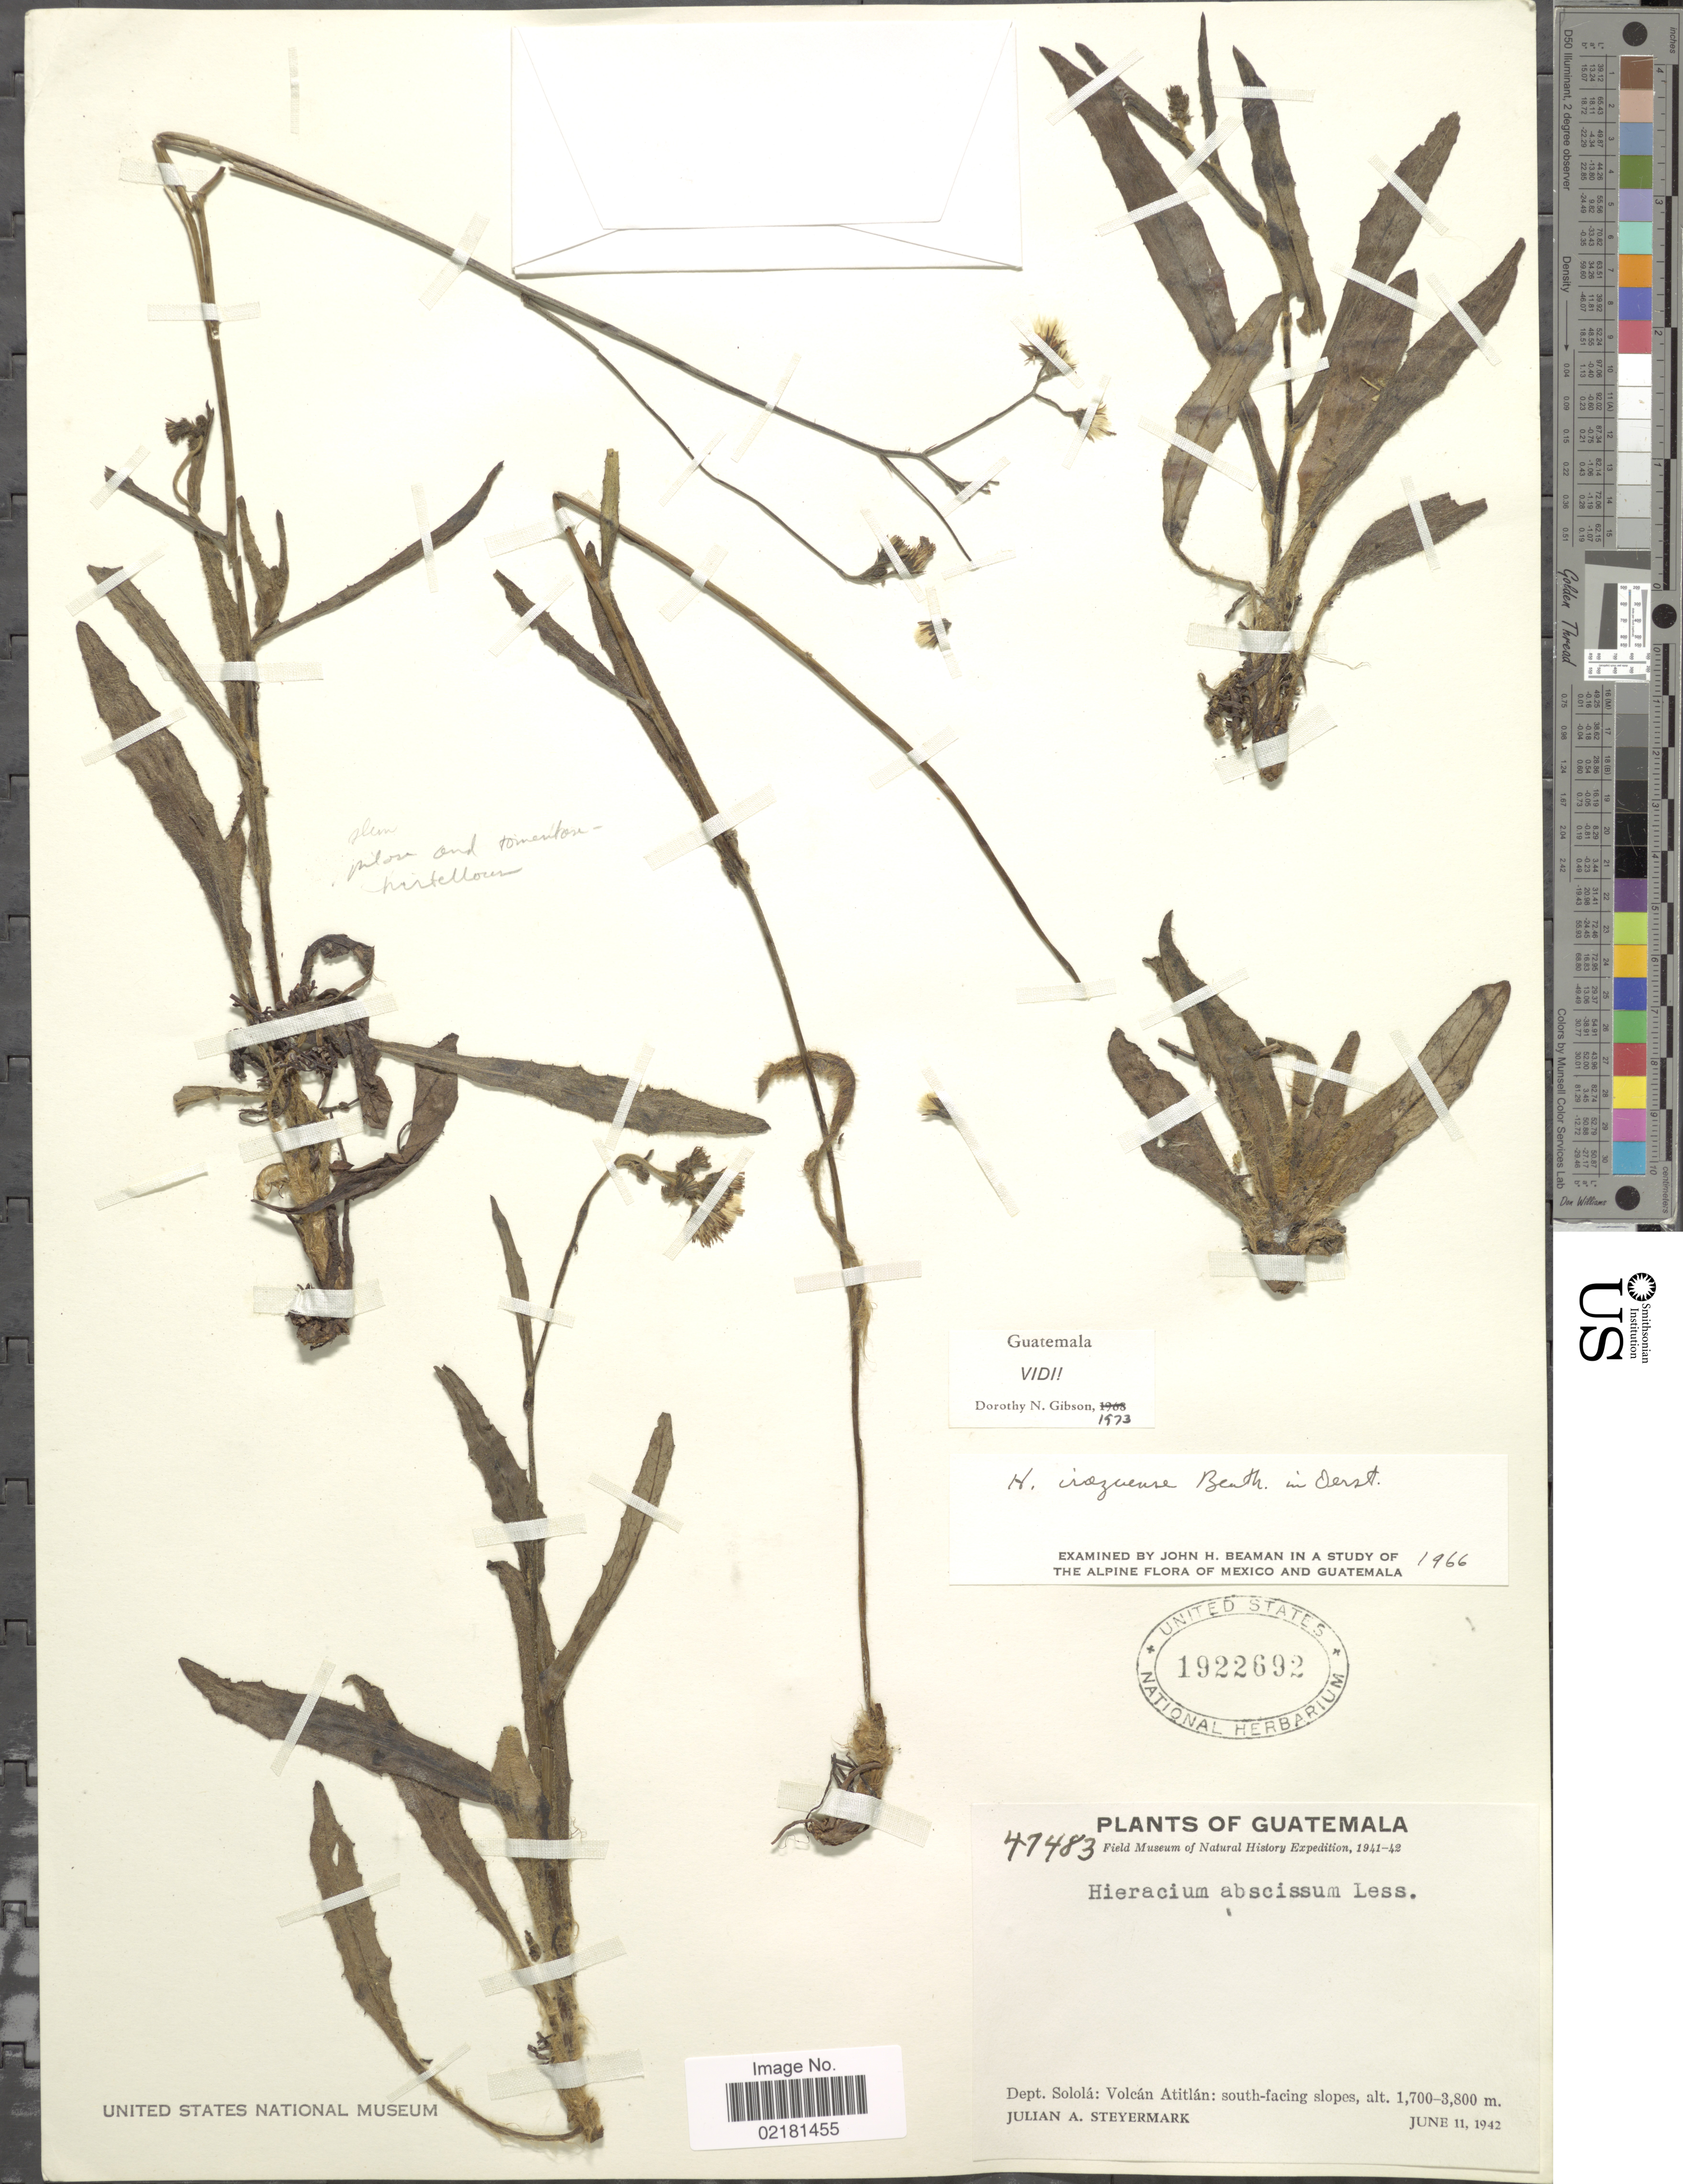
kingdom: Plantae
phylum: Tracheophyta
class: Magnoliopsida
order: Asterales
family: Asteraceae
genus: Hieracium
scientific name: Hieracium irasuense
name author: Benth.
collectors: J. Steyermark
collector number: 47483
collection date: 1942-06-11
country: Guatemala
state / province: Sololá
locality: Volcan Atitlan: south-facing slopes.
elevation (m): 1700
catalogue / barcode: US 1922692